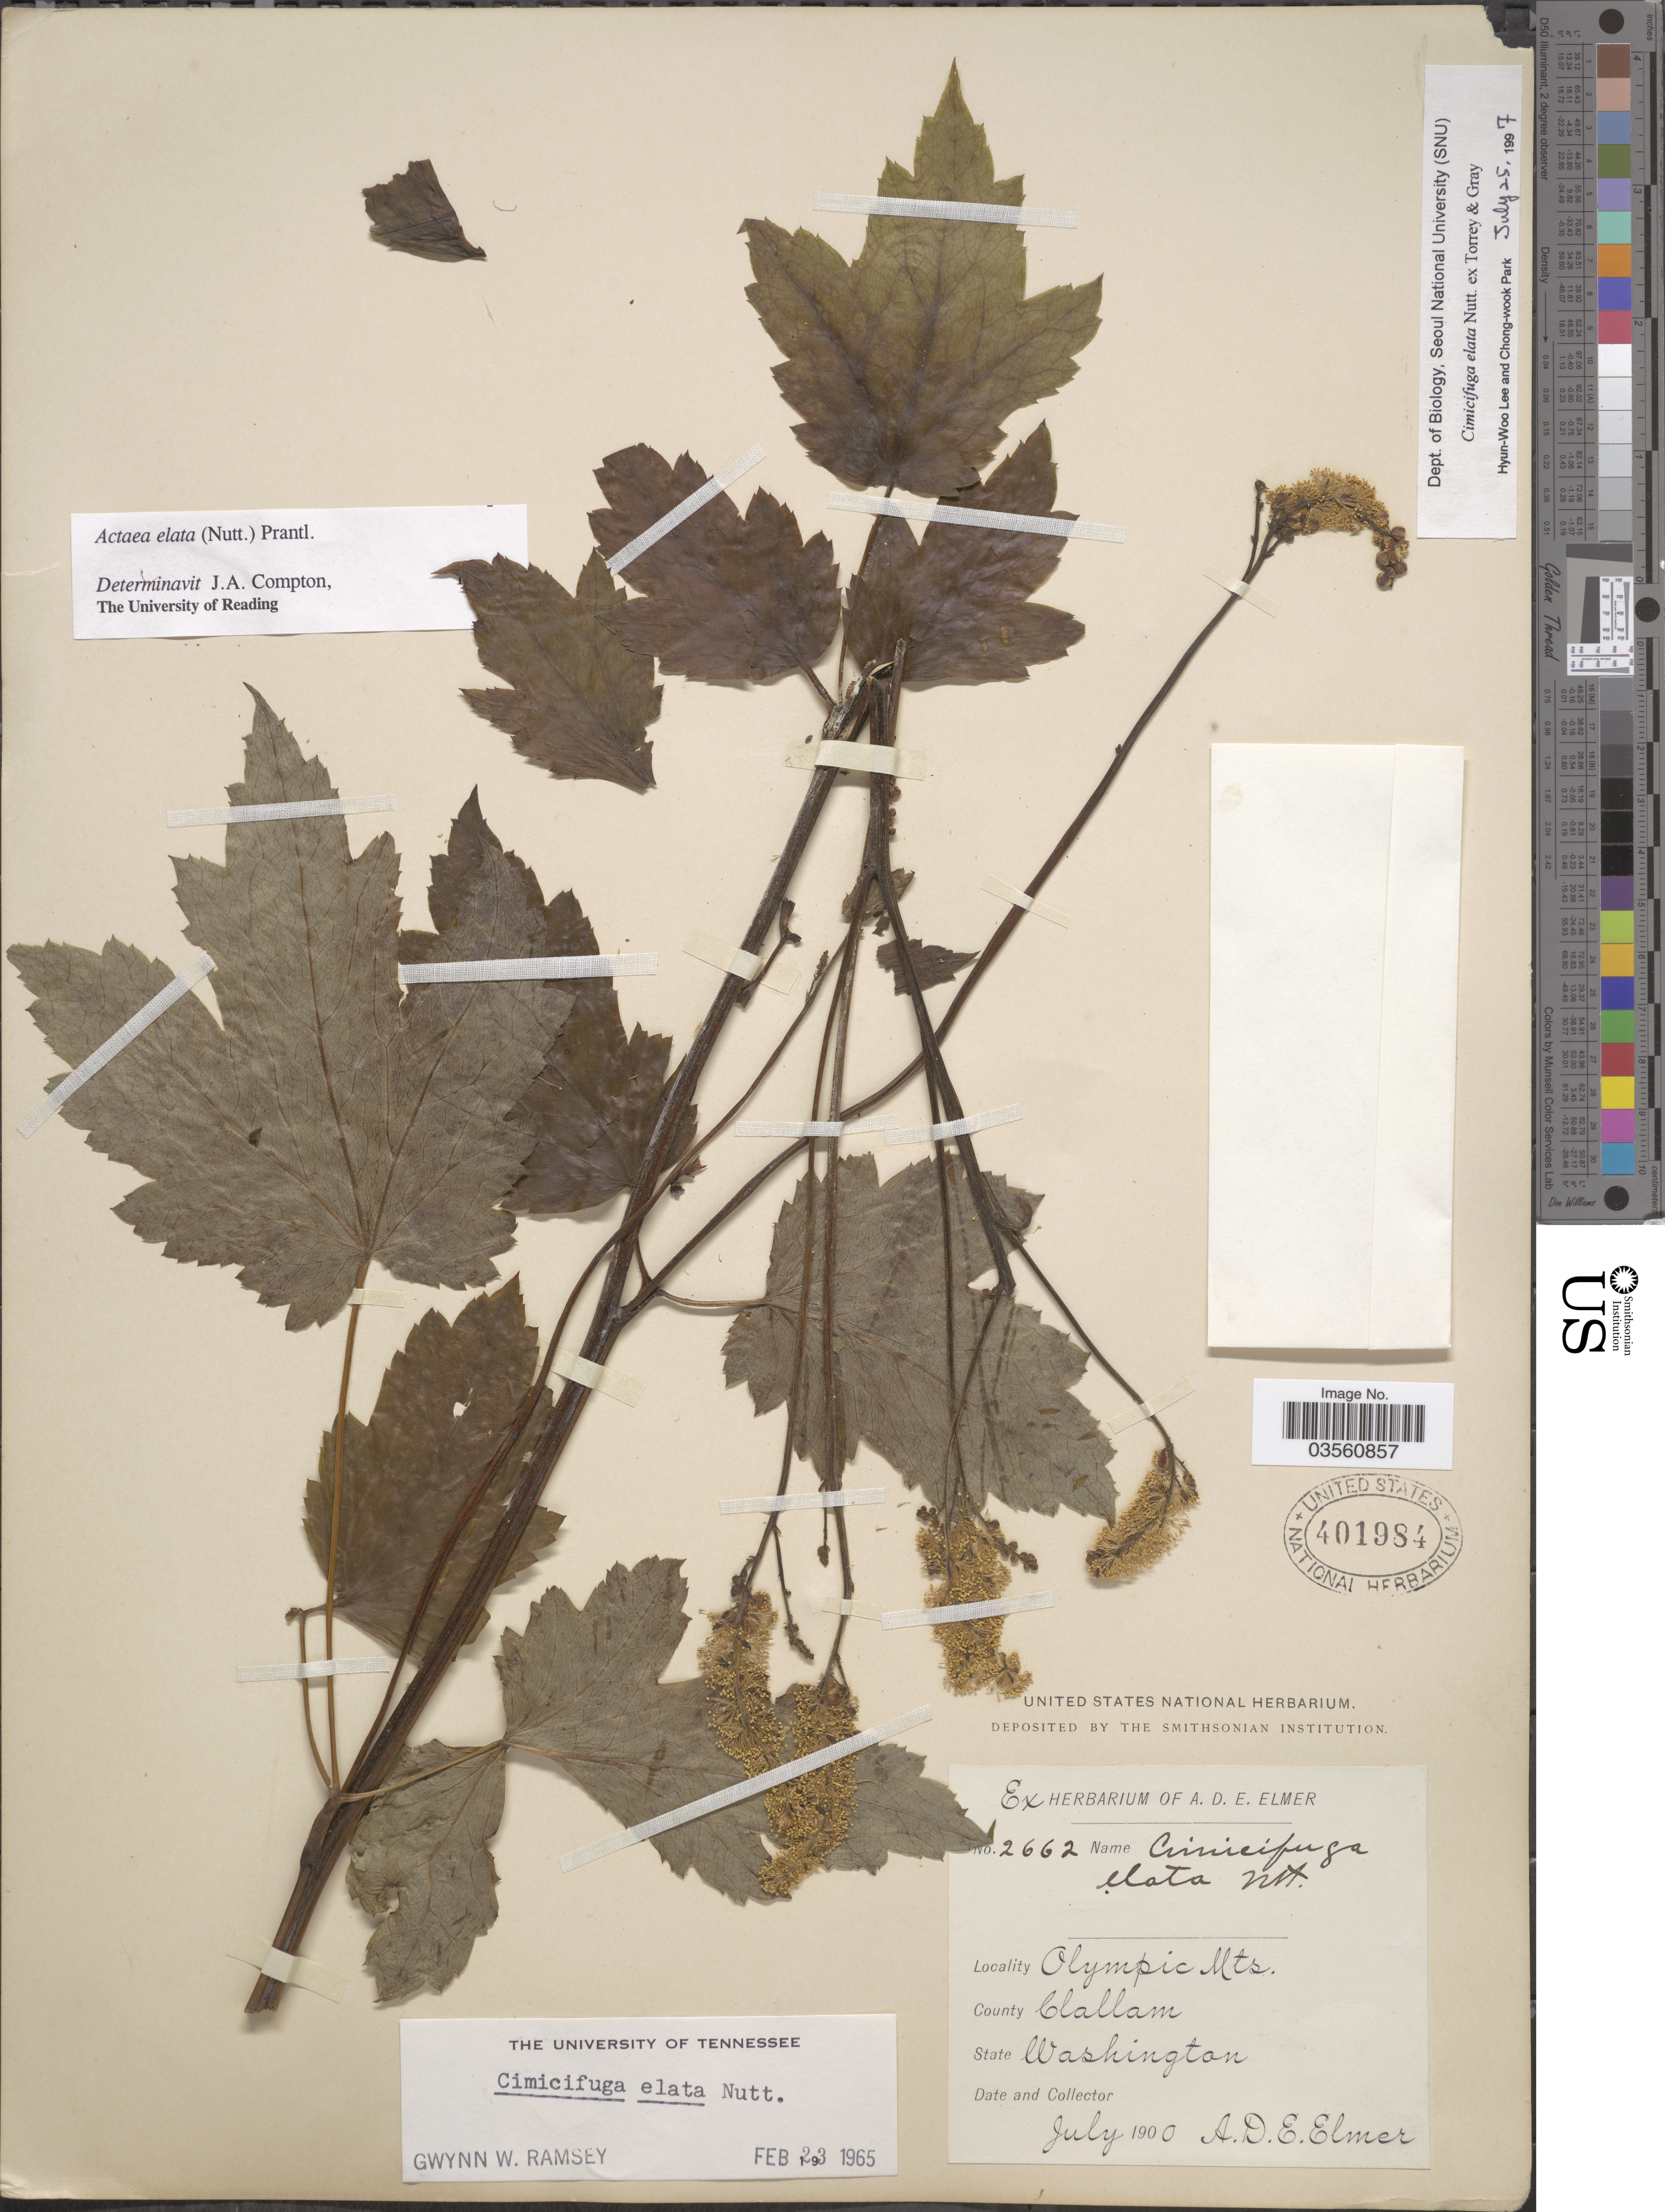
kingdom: Plantae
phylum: Tracheophyta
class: Magnoliopsida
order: Ranunculales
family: Ranunculaceae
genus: Actaea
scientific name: Actaea elata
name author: (Nutt.) Prantl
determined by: Compton, J. A.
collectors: A. D. E. Elmer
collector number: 2662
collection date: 1900-07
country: United States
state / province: Washington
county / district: Clallam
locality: Olympic Mts. County Clallam.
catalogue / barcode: US 401984